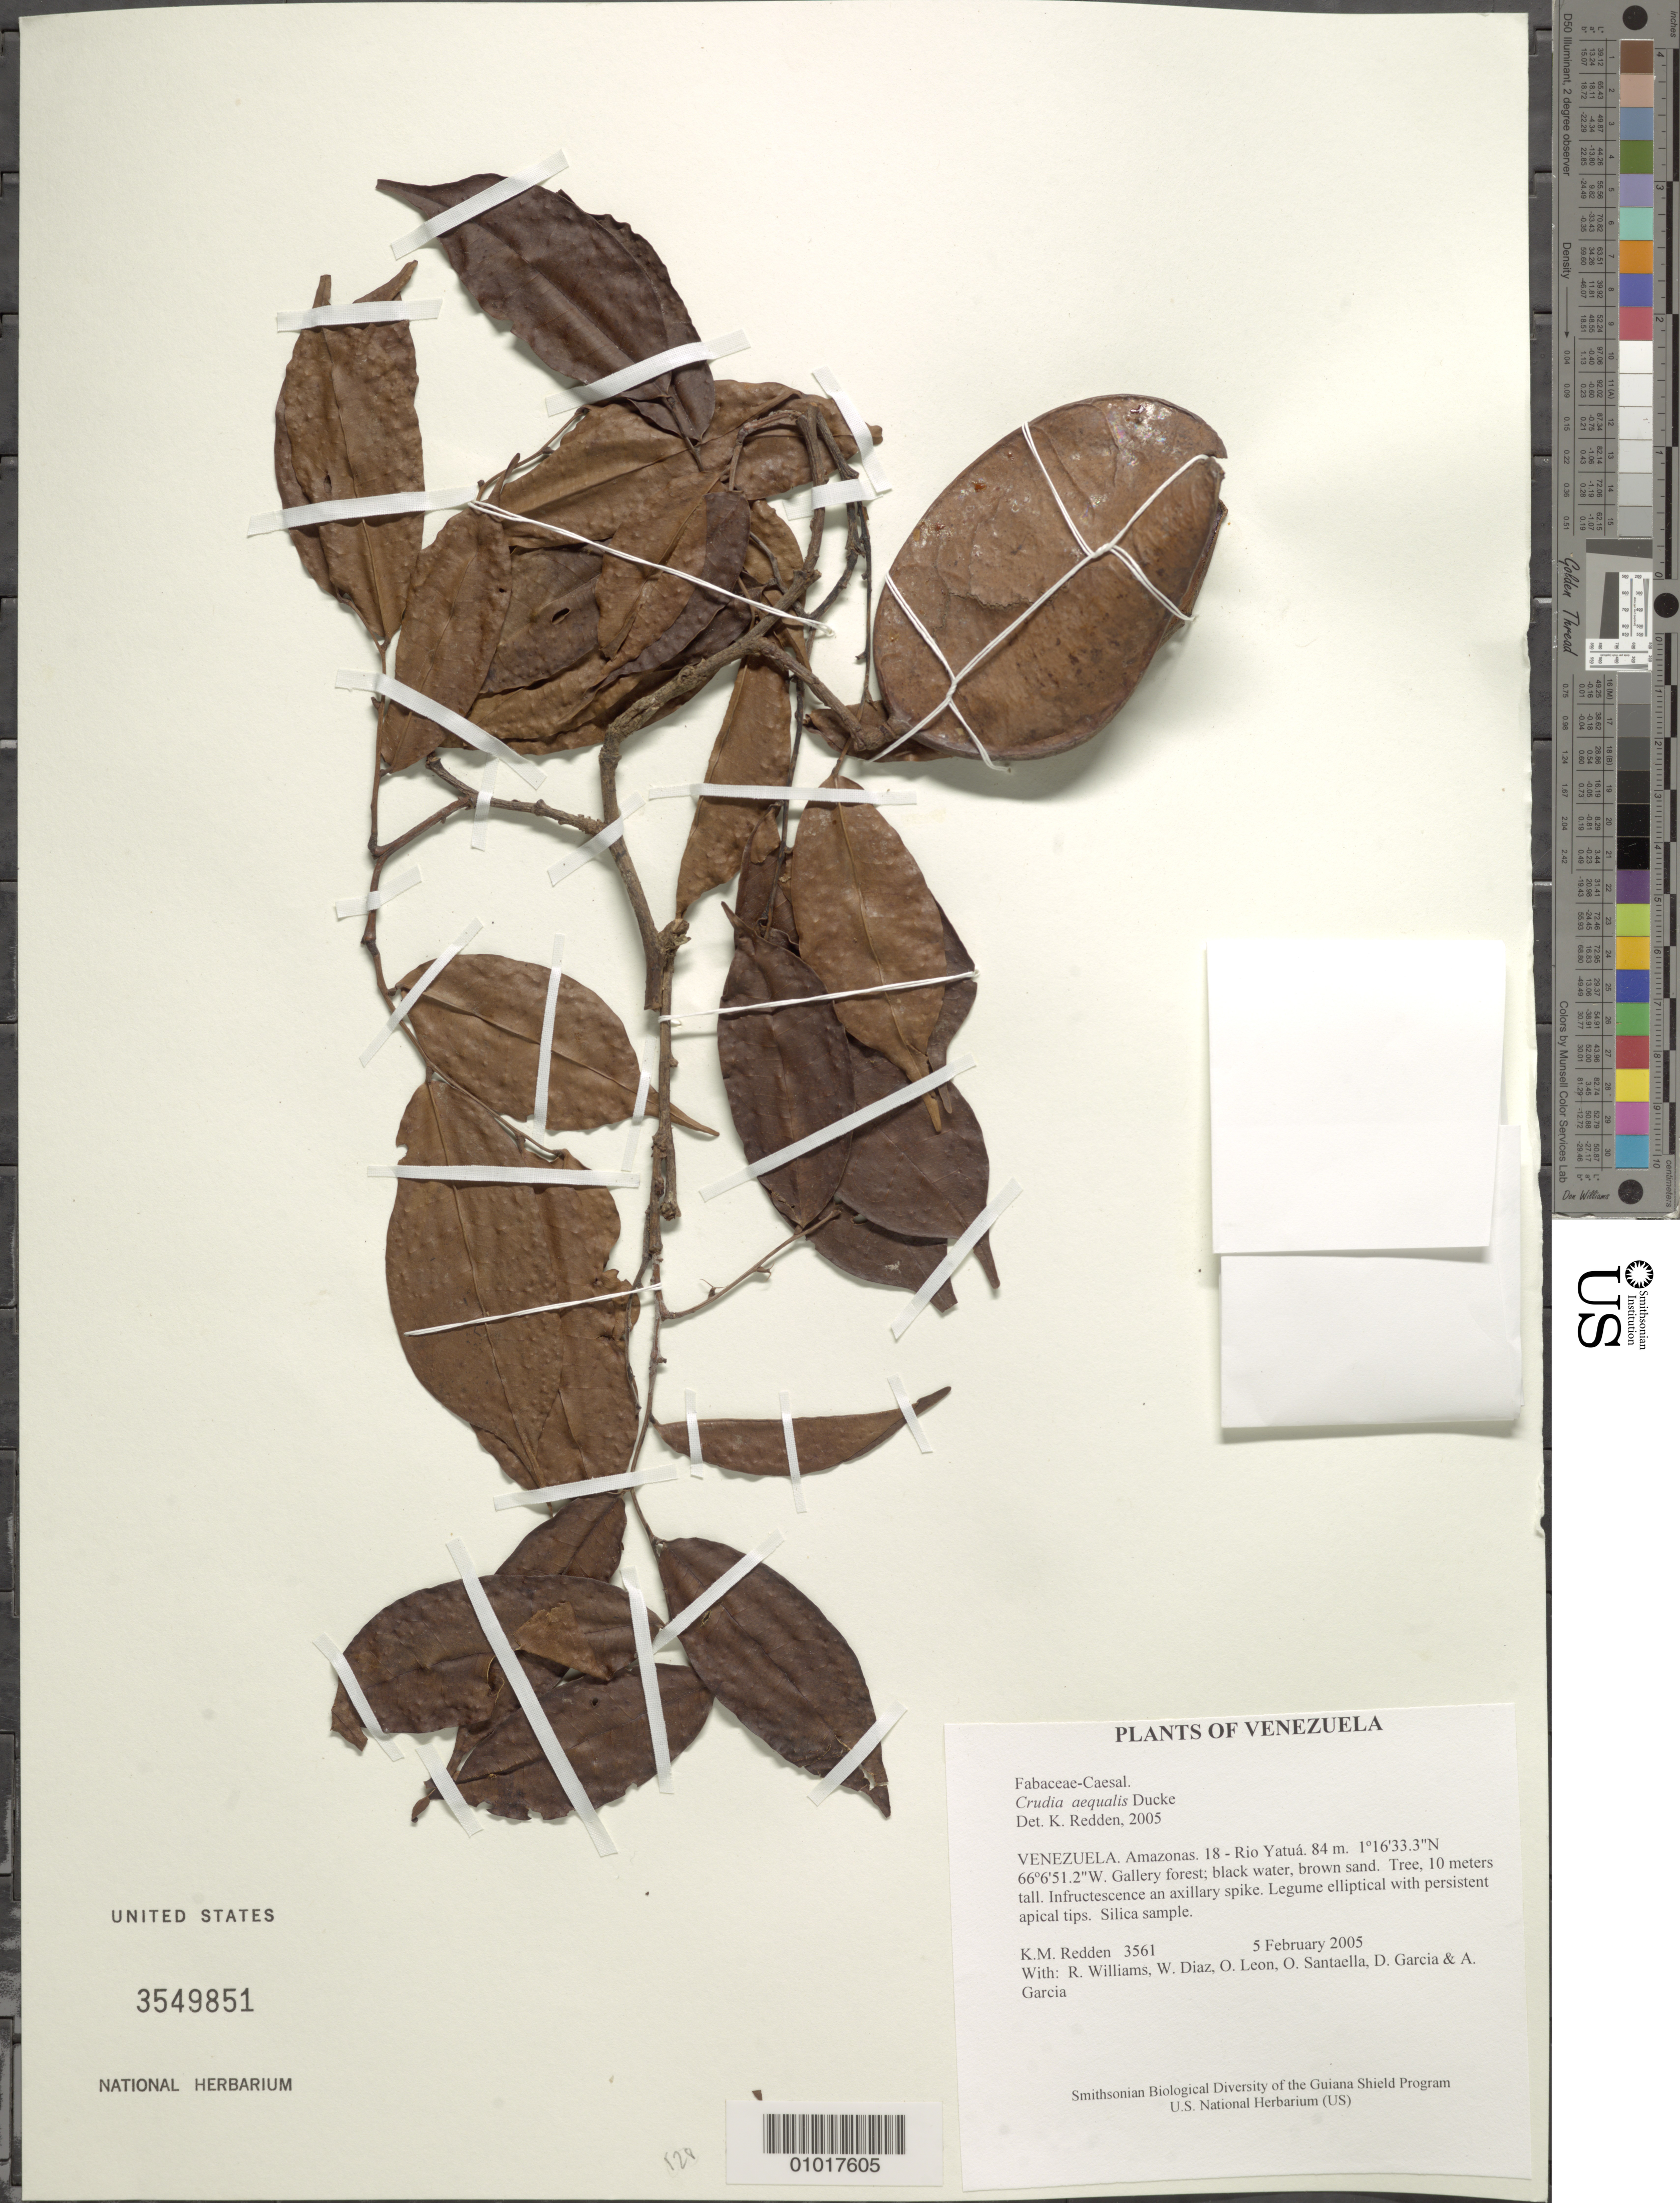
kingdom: Plantae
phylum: Tracheophyta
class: Magnoliopsida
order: Fabales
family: Fabaceae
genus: Crudia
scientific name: Crudia aequalis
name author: Ducke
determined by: Redden, K. M.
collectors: K. M. Redden, R. Williams, W. Díaz P., O. León, O. Santaella, D. Garcia & A. Garcia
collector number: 3561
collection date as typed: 5 February 2005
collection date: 2005-02-05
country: Venezuela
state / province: Amazonas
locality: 18 - Rio Yatuá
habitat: Gallery forest; black water, brown sand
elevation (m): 84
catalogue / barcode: US 3549851